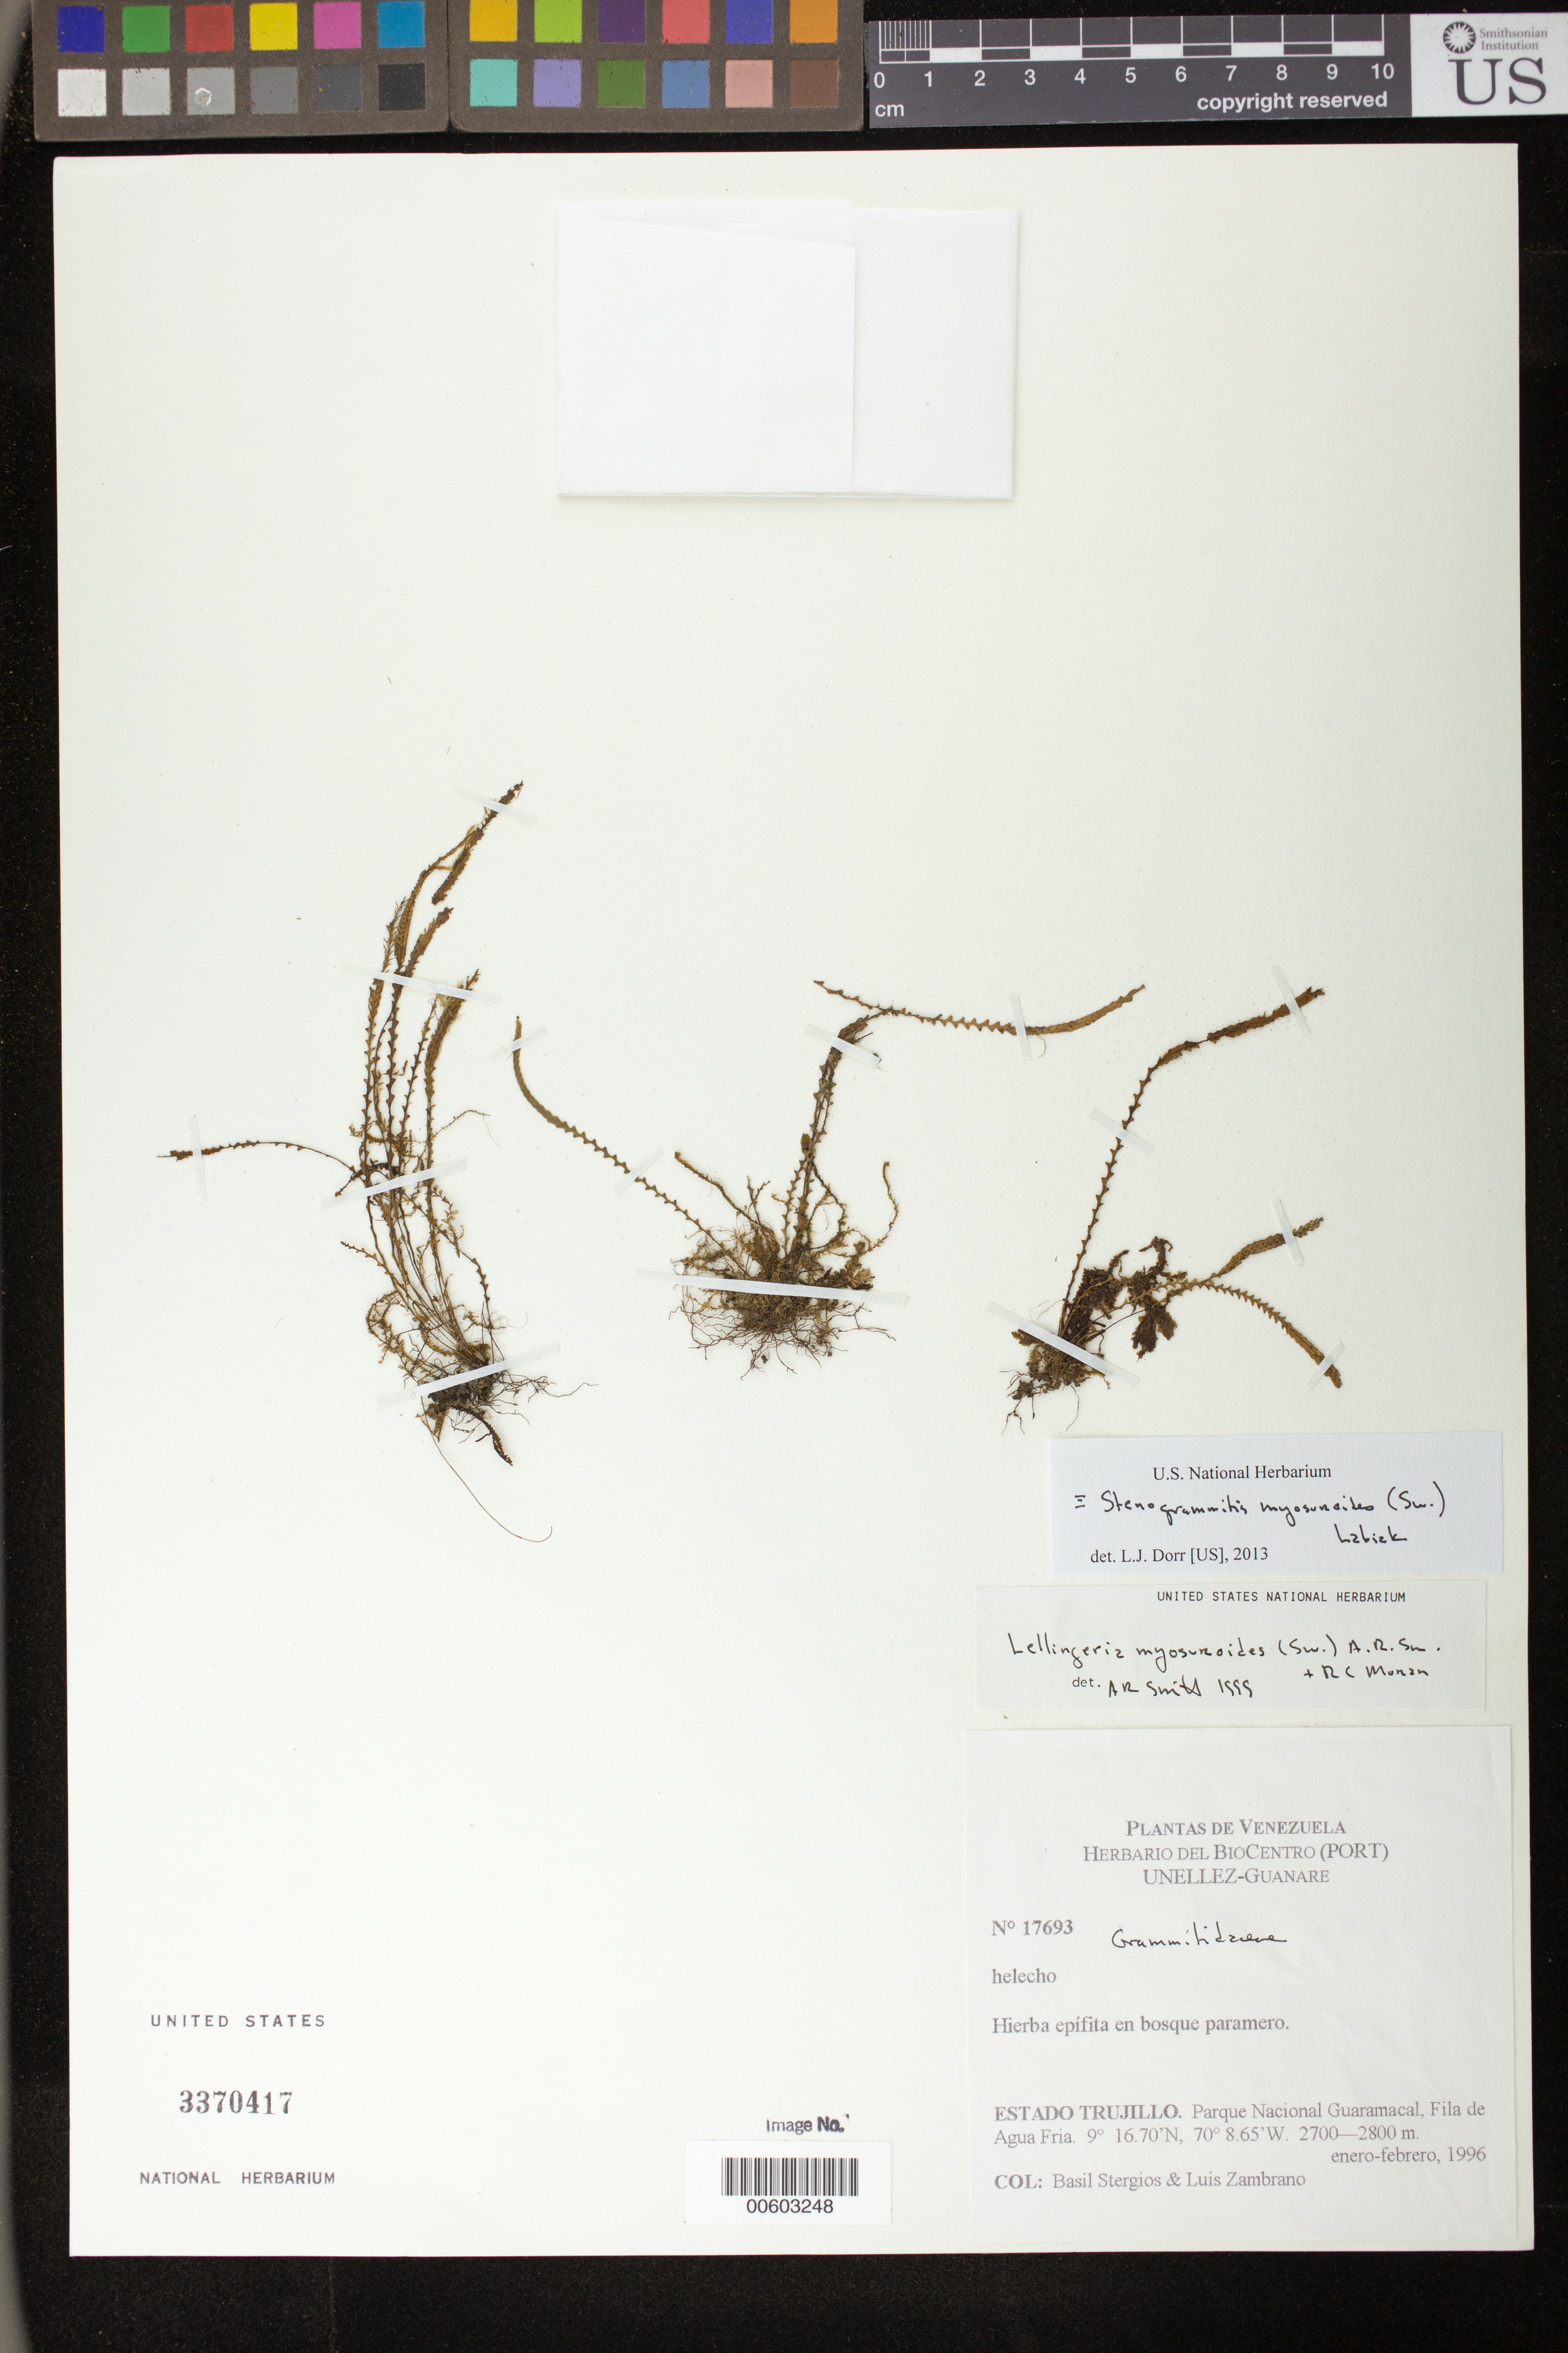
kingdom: Plantae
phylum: Tracheophyta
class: Polypodiopsida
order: Polypodiales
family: Polypodiaceae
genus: Stenogrammitis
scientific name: Stenogrammitis myosuroides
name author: (Sw.) Labiak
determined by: Dorr, L. J., (BOT), Smithsonian Institution - National Museum of Natural History (UNITED STATES)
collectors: B. G. Stergios & L. Zambrano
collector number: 17693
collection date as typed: Jan 1996 to -- Feb 1996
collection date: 1996-01/1996-02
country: Venezuela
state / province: Trujillo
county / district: Boconó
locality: Parque Nacional Guaramacal, Fila de Agua Fria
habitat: Bosque paramero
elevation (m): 2700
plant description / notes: PORT, UC, US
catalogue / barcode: US 3370417